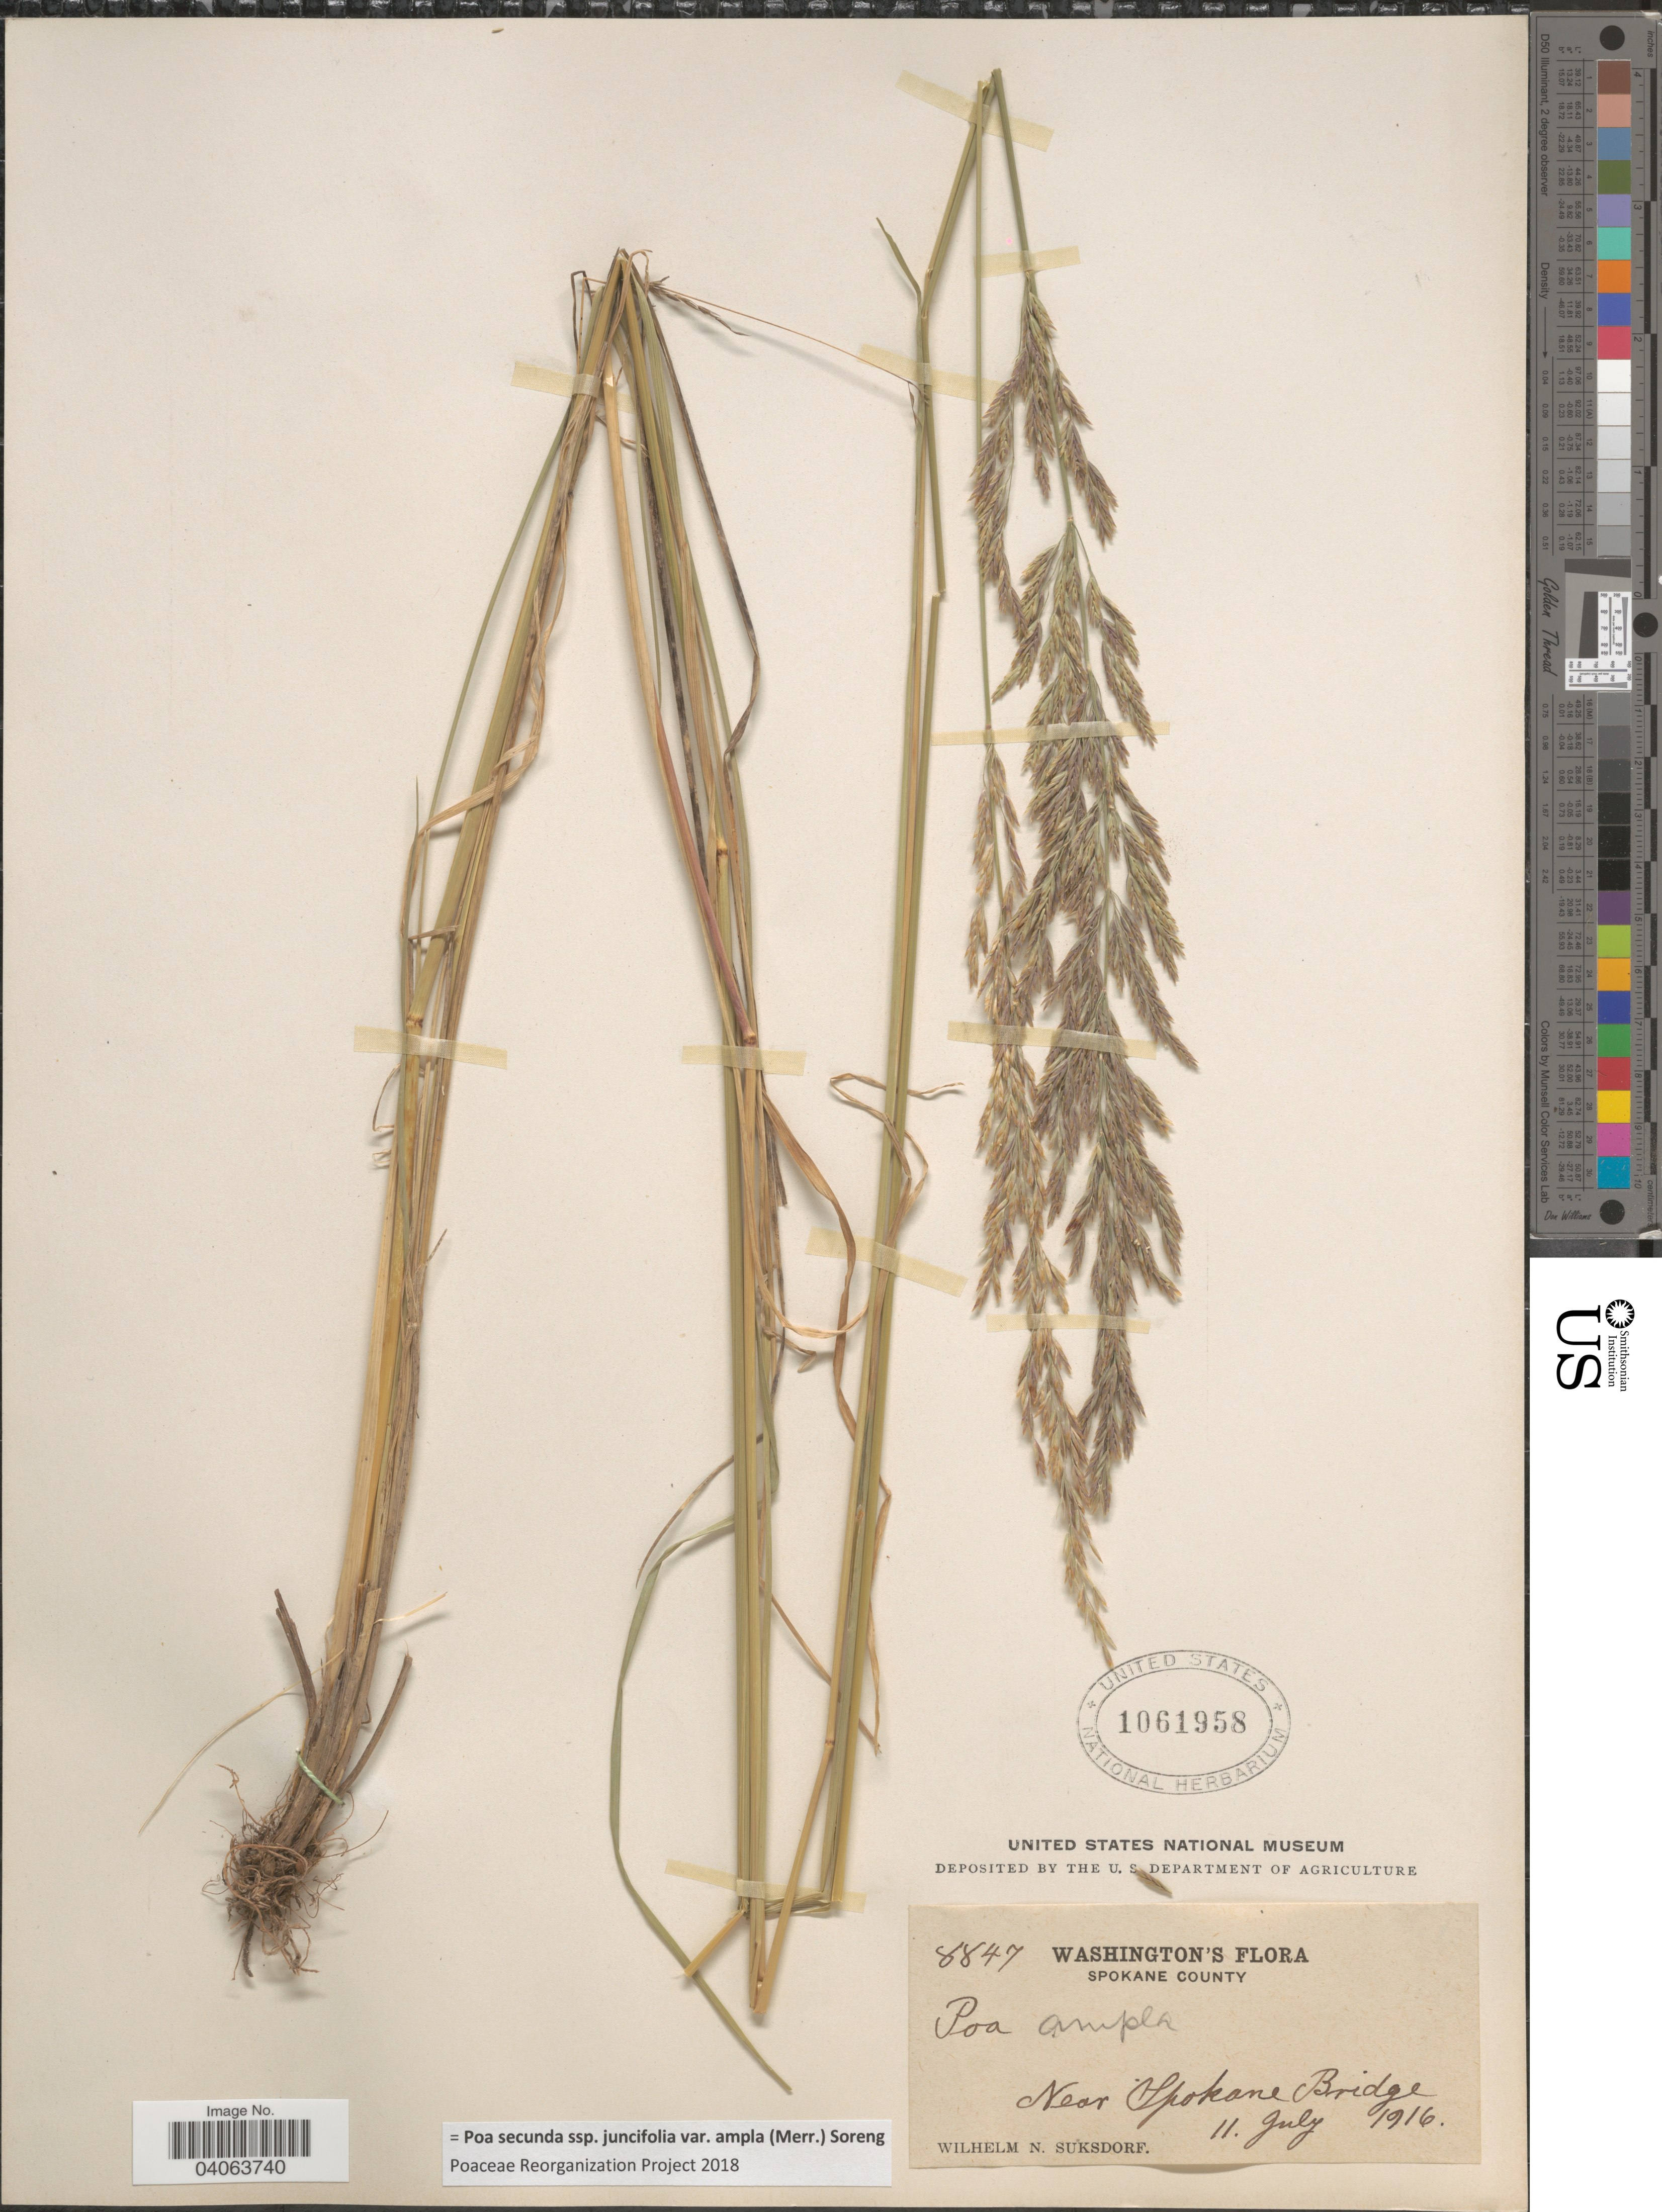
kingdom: Plantae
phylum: Tracheophyta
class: Liliopsida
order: Poales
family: Poaceae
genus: Poa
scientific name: Poa secunda subsp. juncifolia var. ampla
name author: (Merr.) Soreng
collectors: W. N. Suksdorf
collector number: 8847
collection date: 1916-07-11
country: United States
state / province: Washington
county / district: Spokane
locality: Spokane County. Near Spokane Bridge.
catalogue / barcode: US 1061958